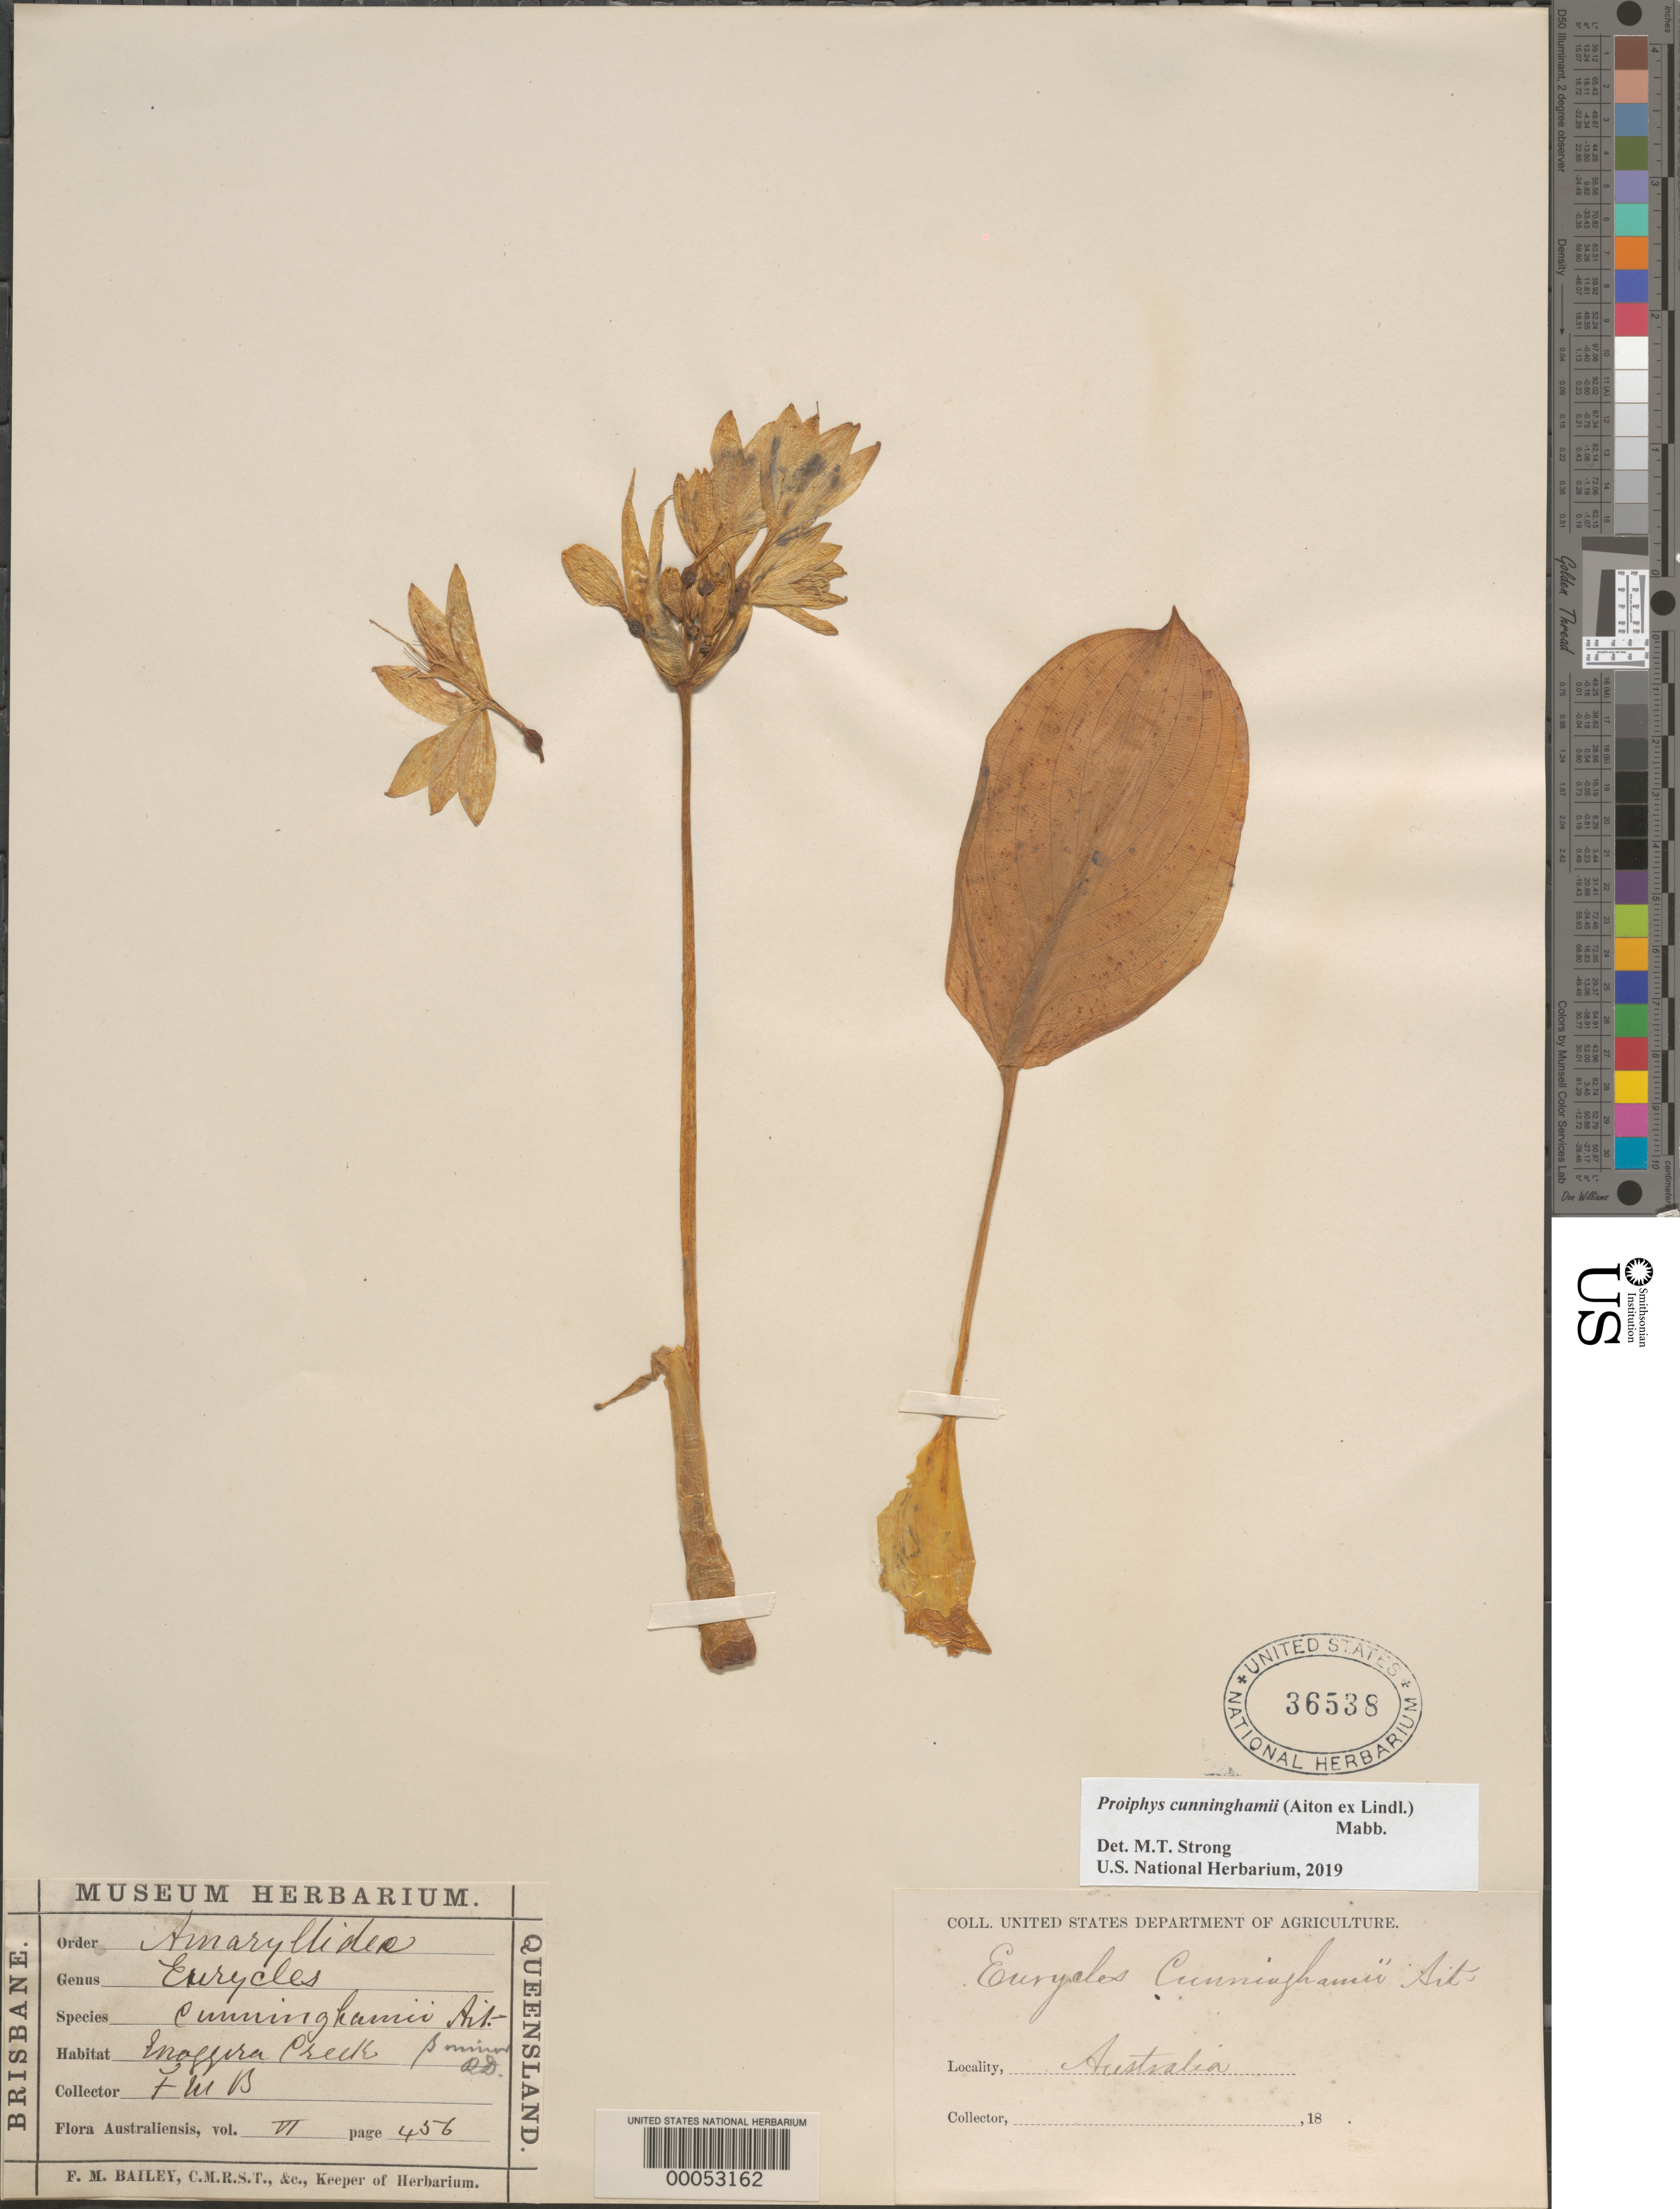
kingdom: Plantae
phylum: Tracheophyta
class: Liliopsida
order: Asparagales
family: Amaryllidaceae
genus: Proiphys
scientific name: Proiphys cunninghamii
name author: (Aiton ex Lindl.) Mabb.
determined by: Strong, Mark T., (BOT), Smithsonian Institution - National Museum of Natural History (UNITED STATES)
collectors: F. M. Bailey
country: Australia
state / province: Queensland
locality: Enoggera creek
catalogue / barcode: US 36538